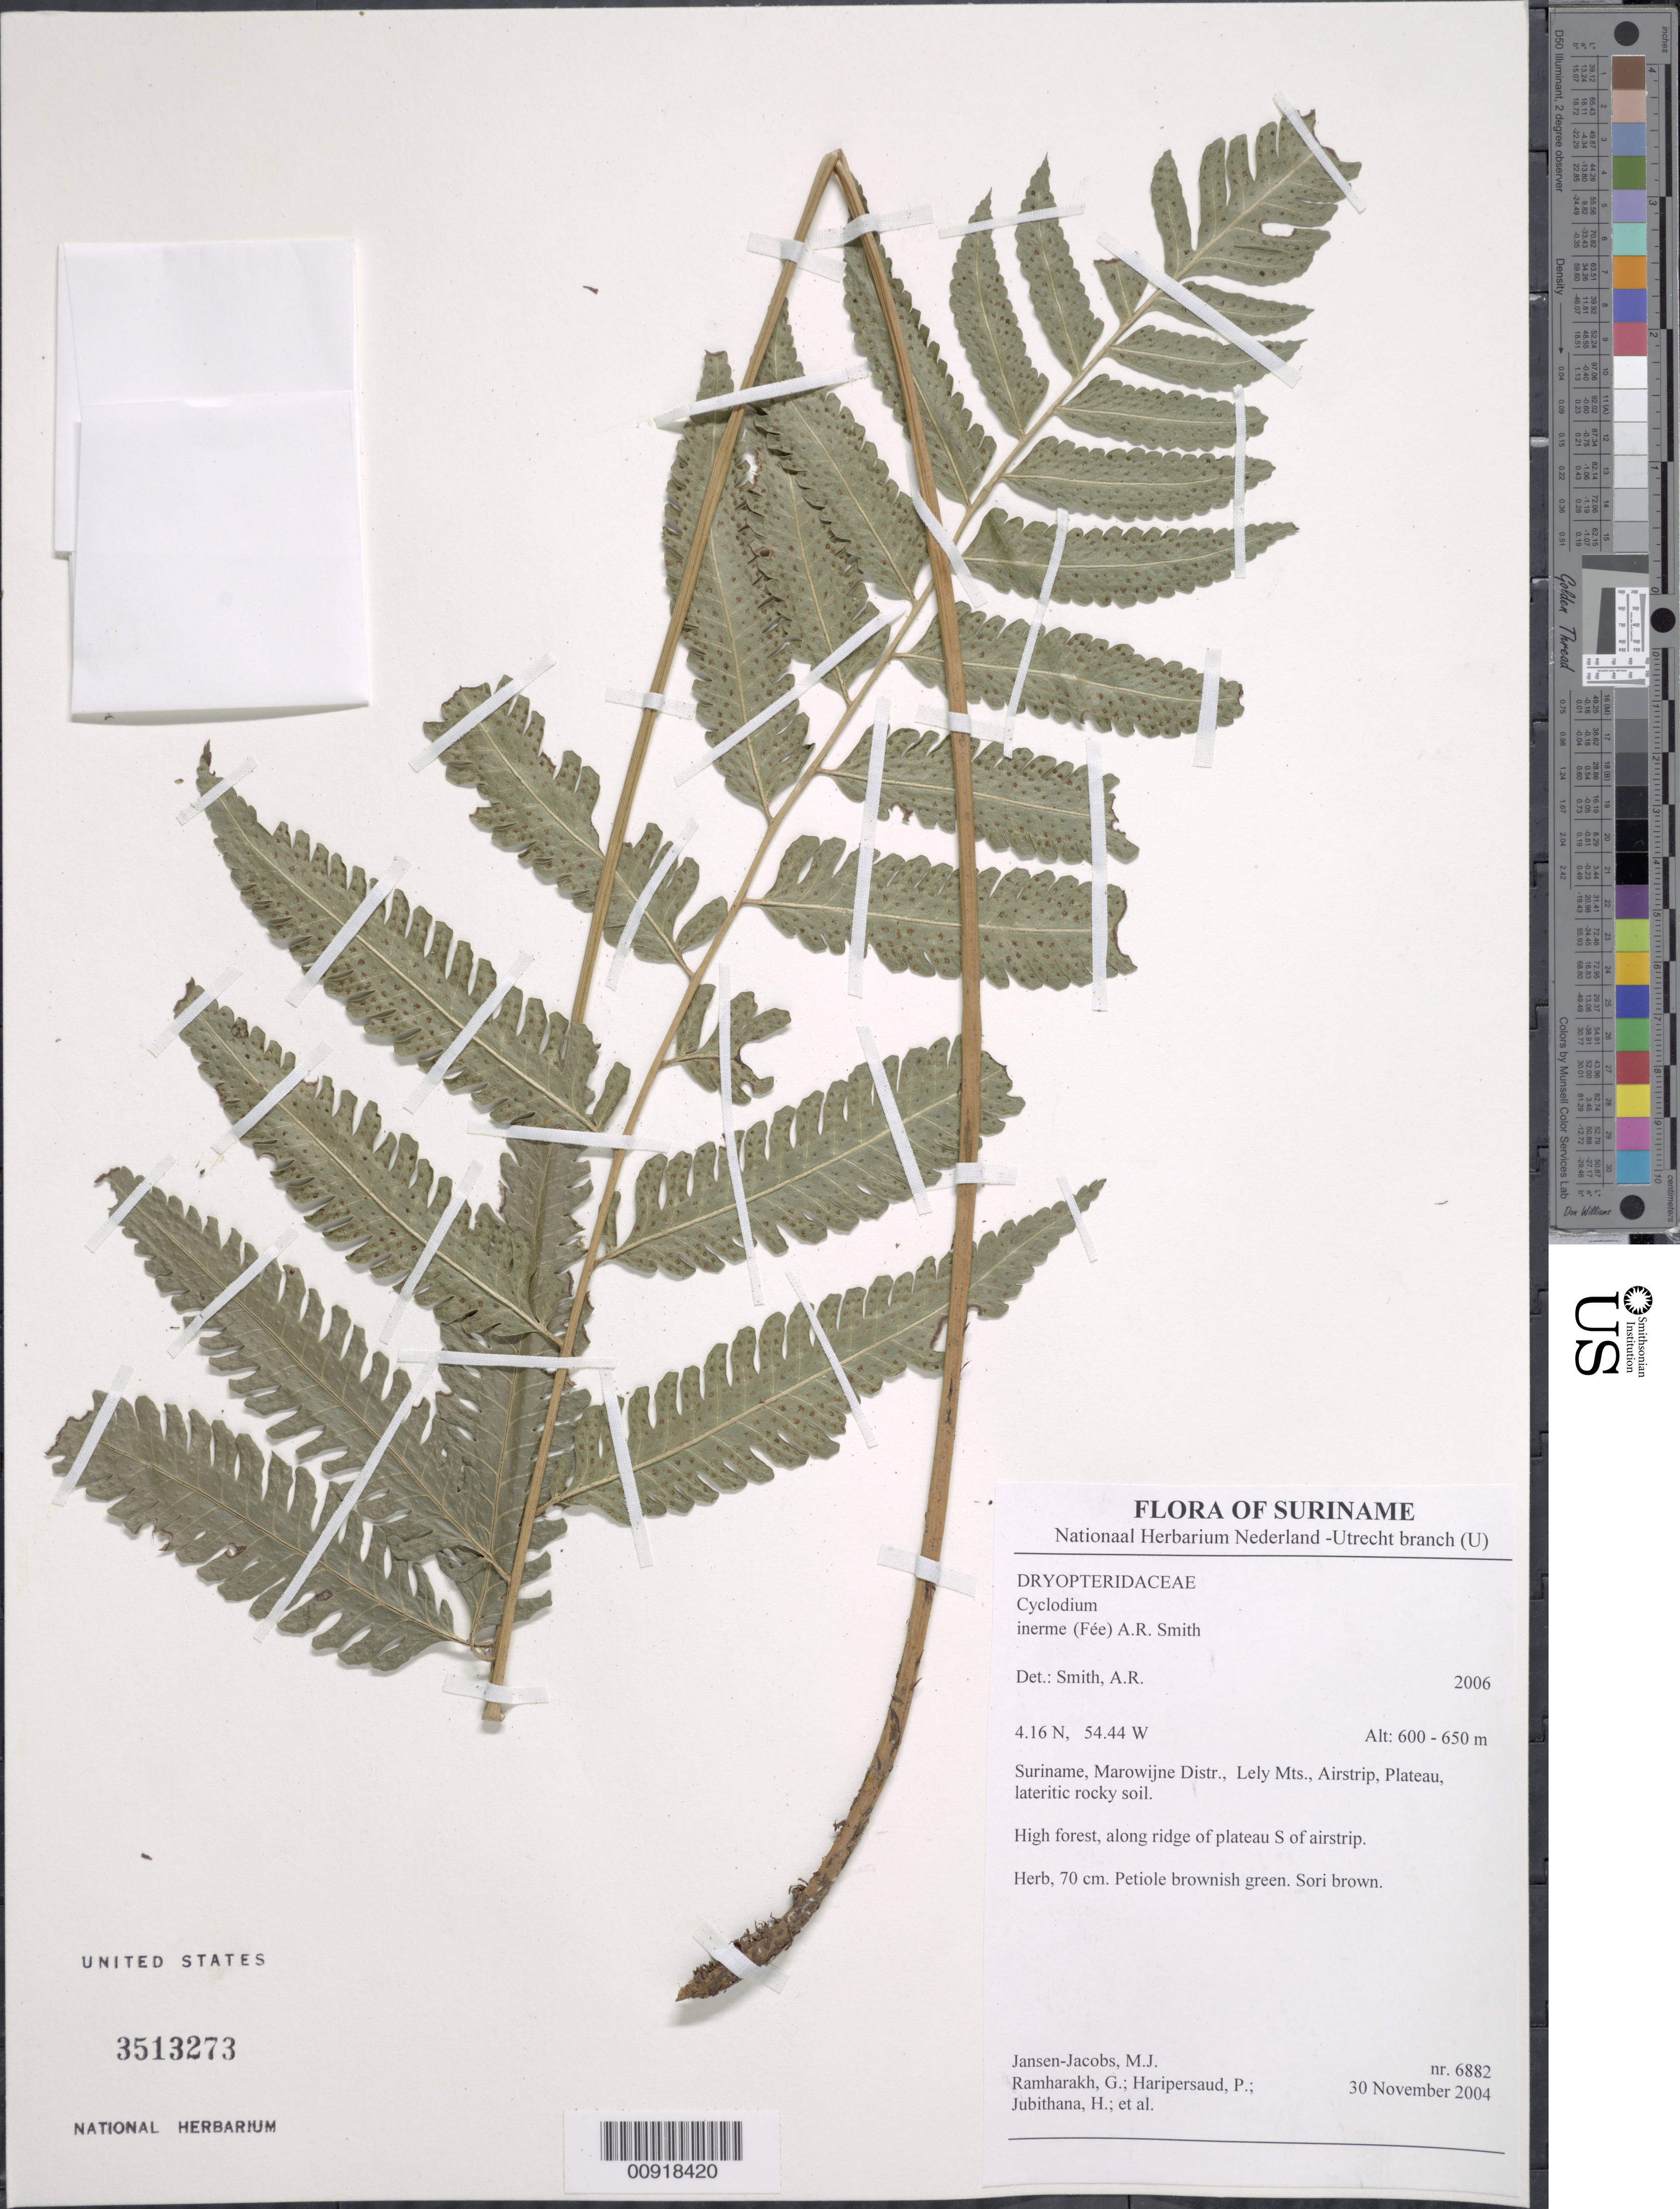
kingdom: Plantae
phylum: Tracheophyta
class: Polypodiopsida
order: Polypodiales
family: Dryopteridaceae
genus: Cyclodium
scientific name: Cyclodium inerme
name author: (Fée) A.R. Sm.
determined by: Smith, Alan R., (UC)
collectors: M. J. Jansen-Jacobs et al.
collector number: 6882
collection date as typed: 30-Nov-04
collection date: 2004-11-30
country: Suriname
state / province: Marowijne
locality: Lely Mts., S of airstrip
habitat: High forest, along ridge of plateau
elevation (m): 600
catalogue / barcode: US 3513273